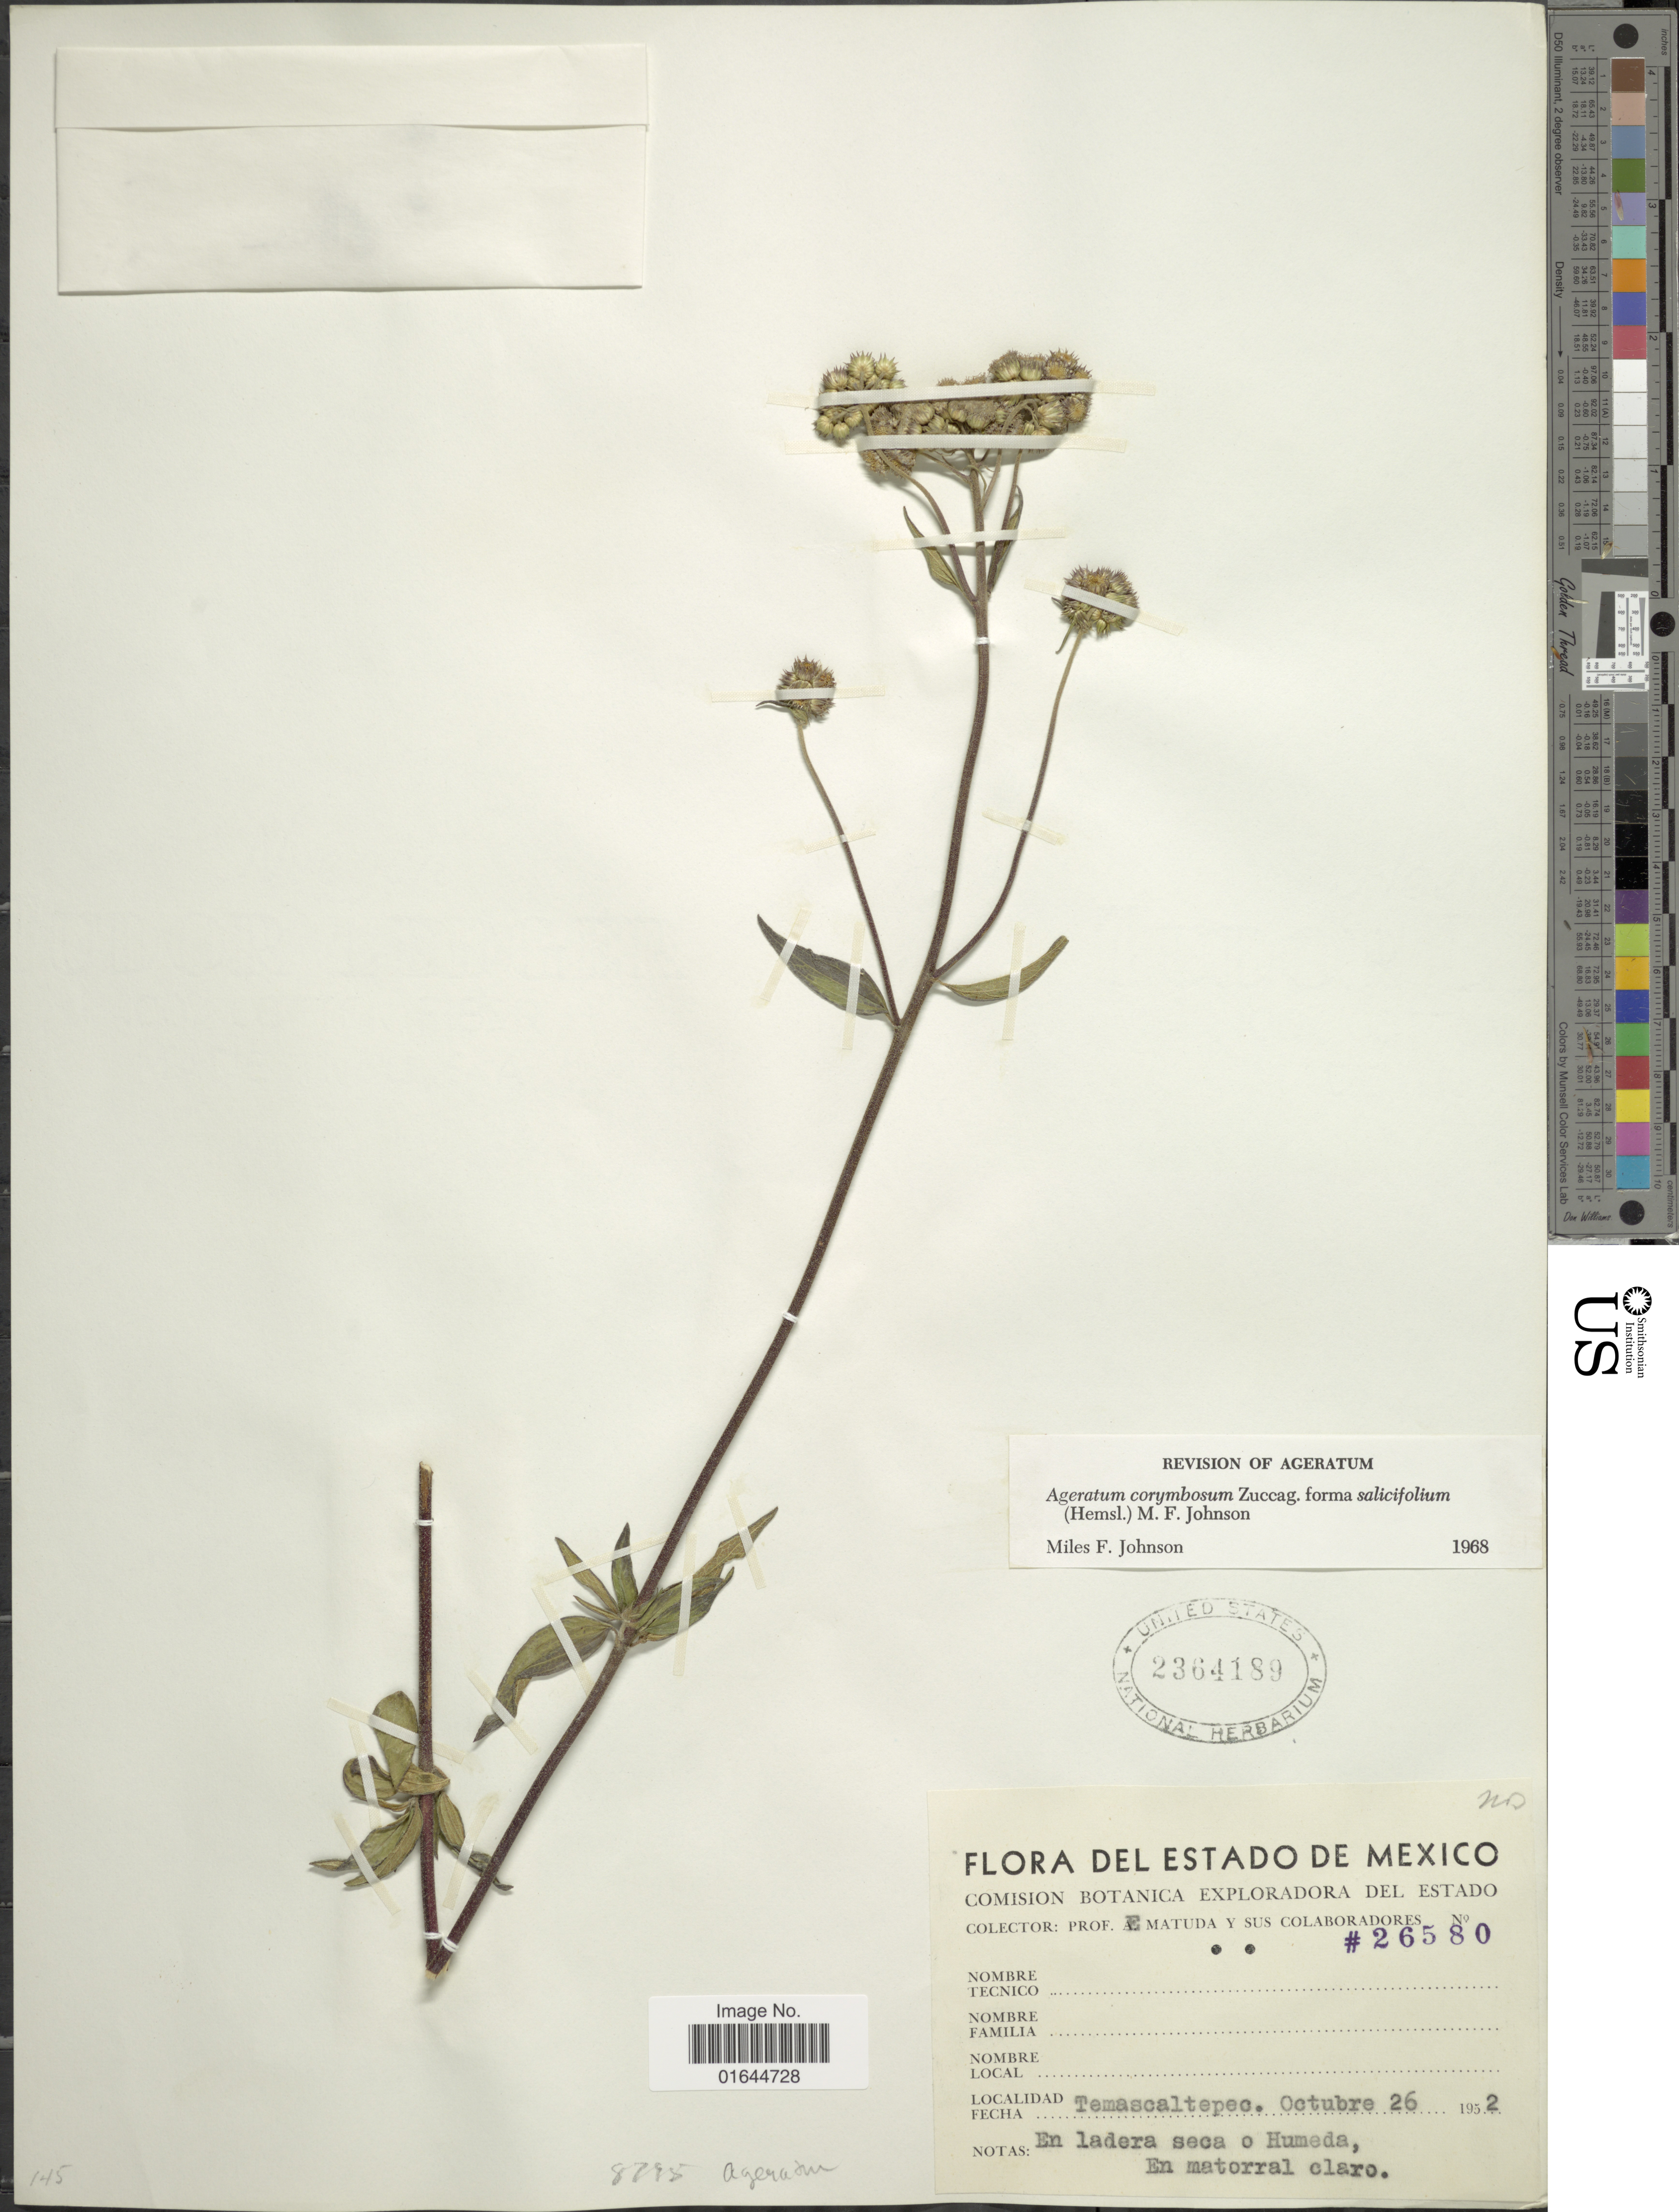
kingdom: Plantae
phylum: Tracheophyta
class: Magnoliopsida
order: Asterales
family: Asteraceae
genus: Ageratum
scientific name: Ageratum corymbosum f. salicifolium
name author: (Hemsl.) M.F. Johnson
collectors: E. Matuda & et al.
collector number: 26580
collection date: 1952-10-26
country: Mexico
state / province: México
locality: Del Estado de Mexico, Temascaltepec.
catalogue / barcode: US 2364189